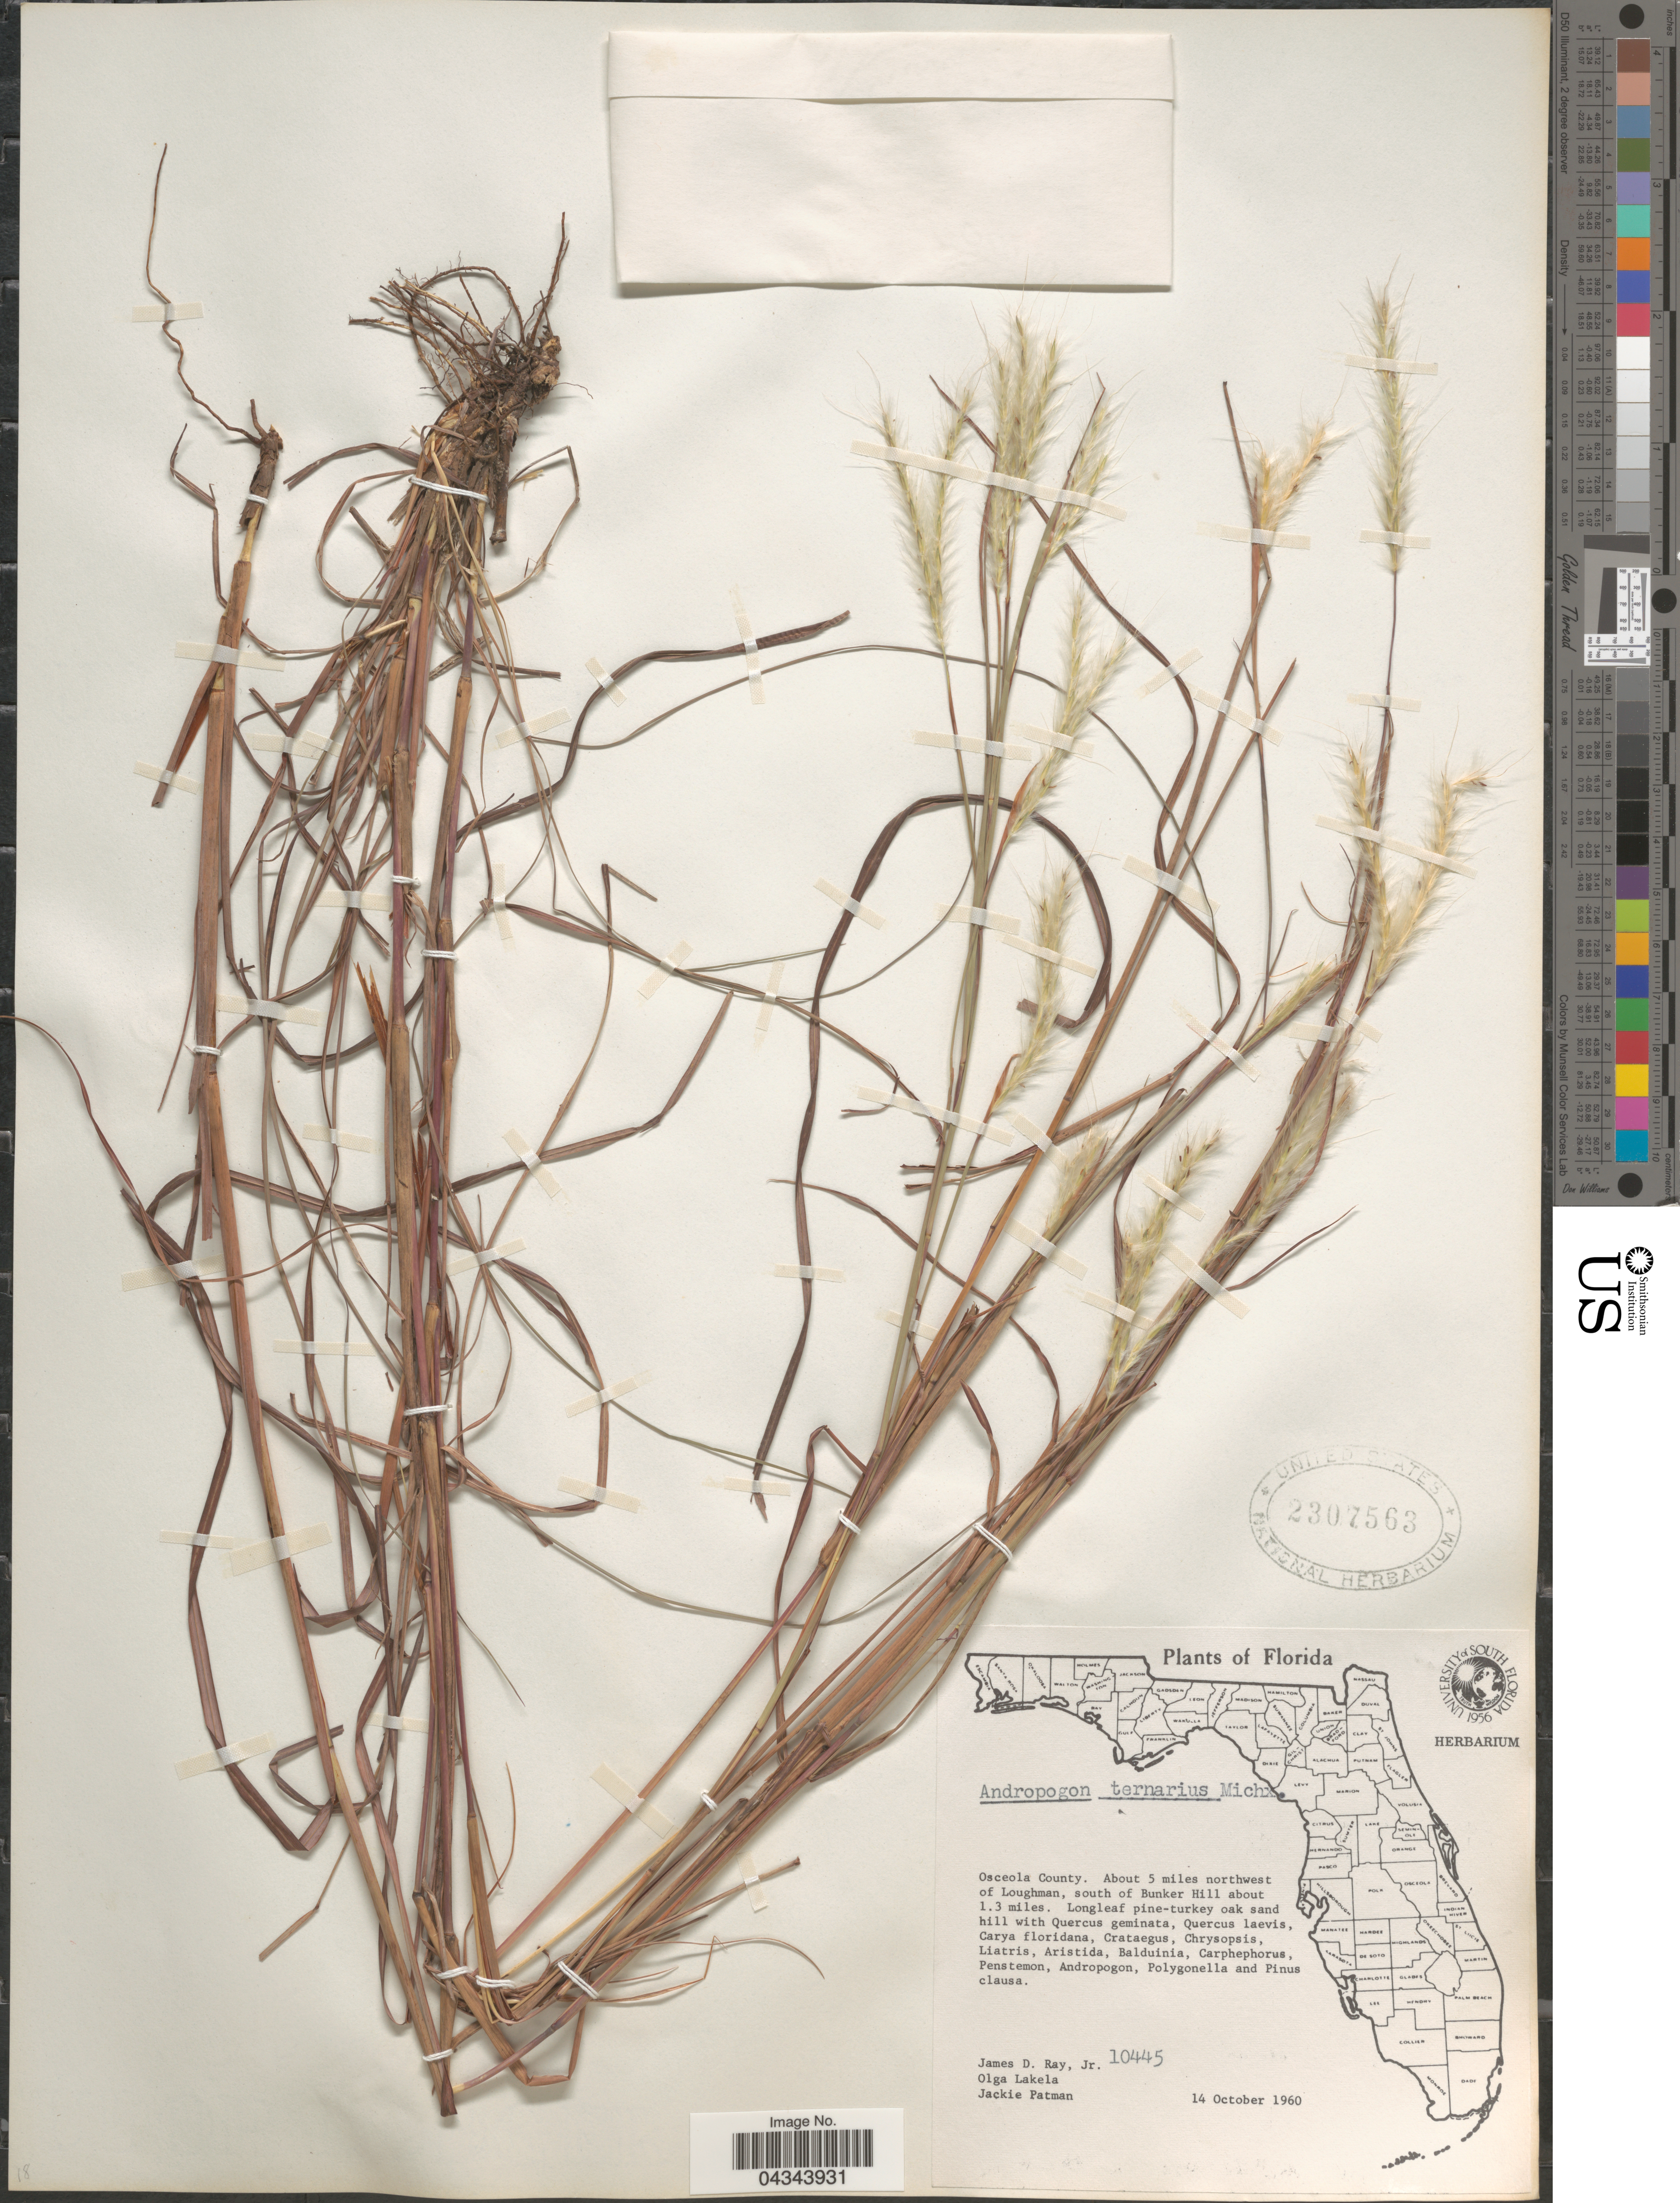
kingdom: Plantae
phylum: Tracheophyta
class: Liliopsida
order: Poales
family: Poaceae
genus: Andropogon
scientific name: Andropogon ternarius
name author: Michx.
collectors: J. Ray, O. K. Lakela & J. Patman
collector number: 10445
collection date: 1960-10-14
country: United States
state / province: Florida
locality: Osceola County. About 5 miles northwest of Loughman, south of Bunker Hill about 1.3 miles. Longleaf pine-turkey oak sand hill.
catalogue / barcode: US 2307563